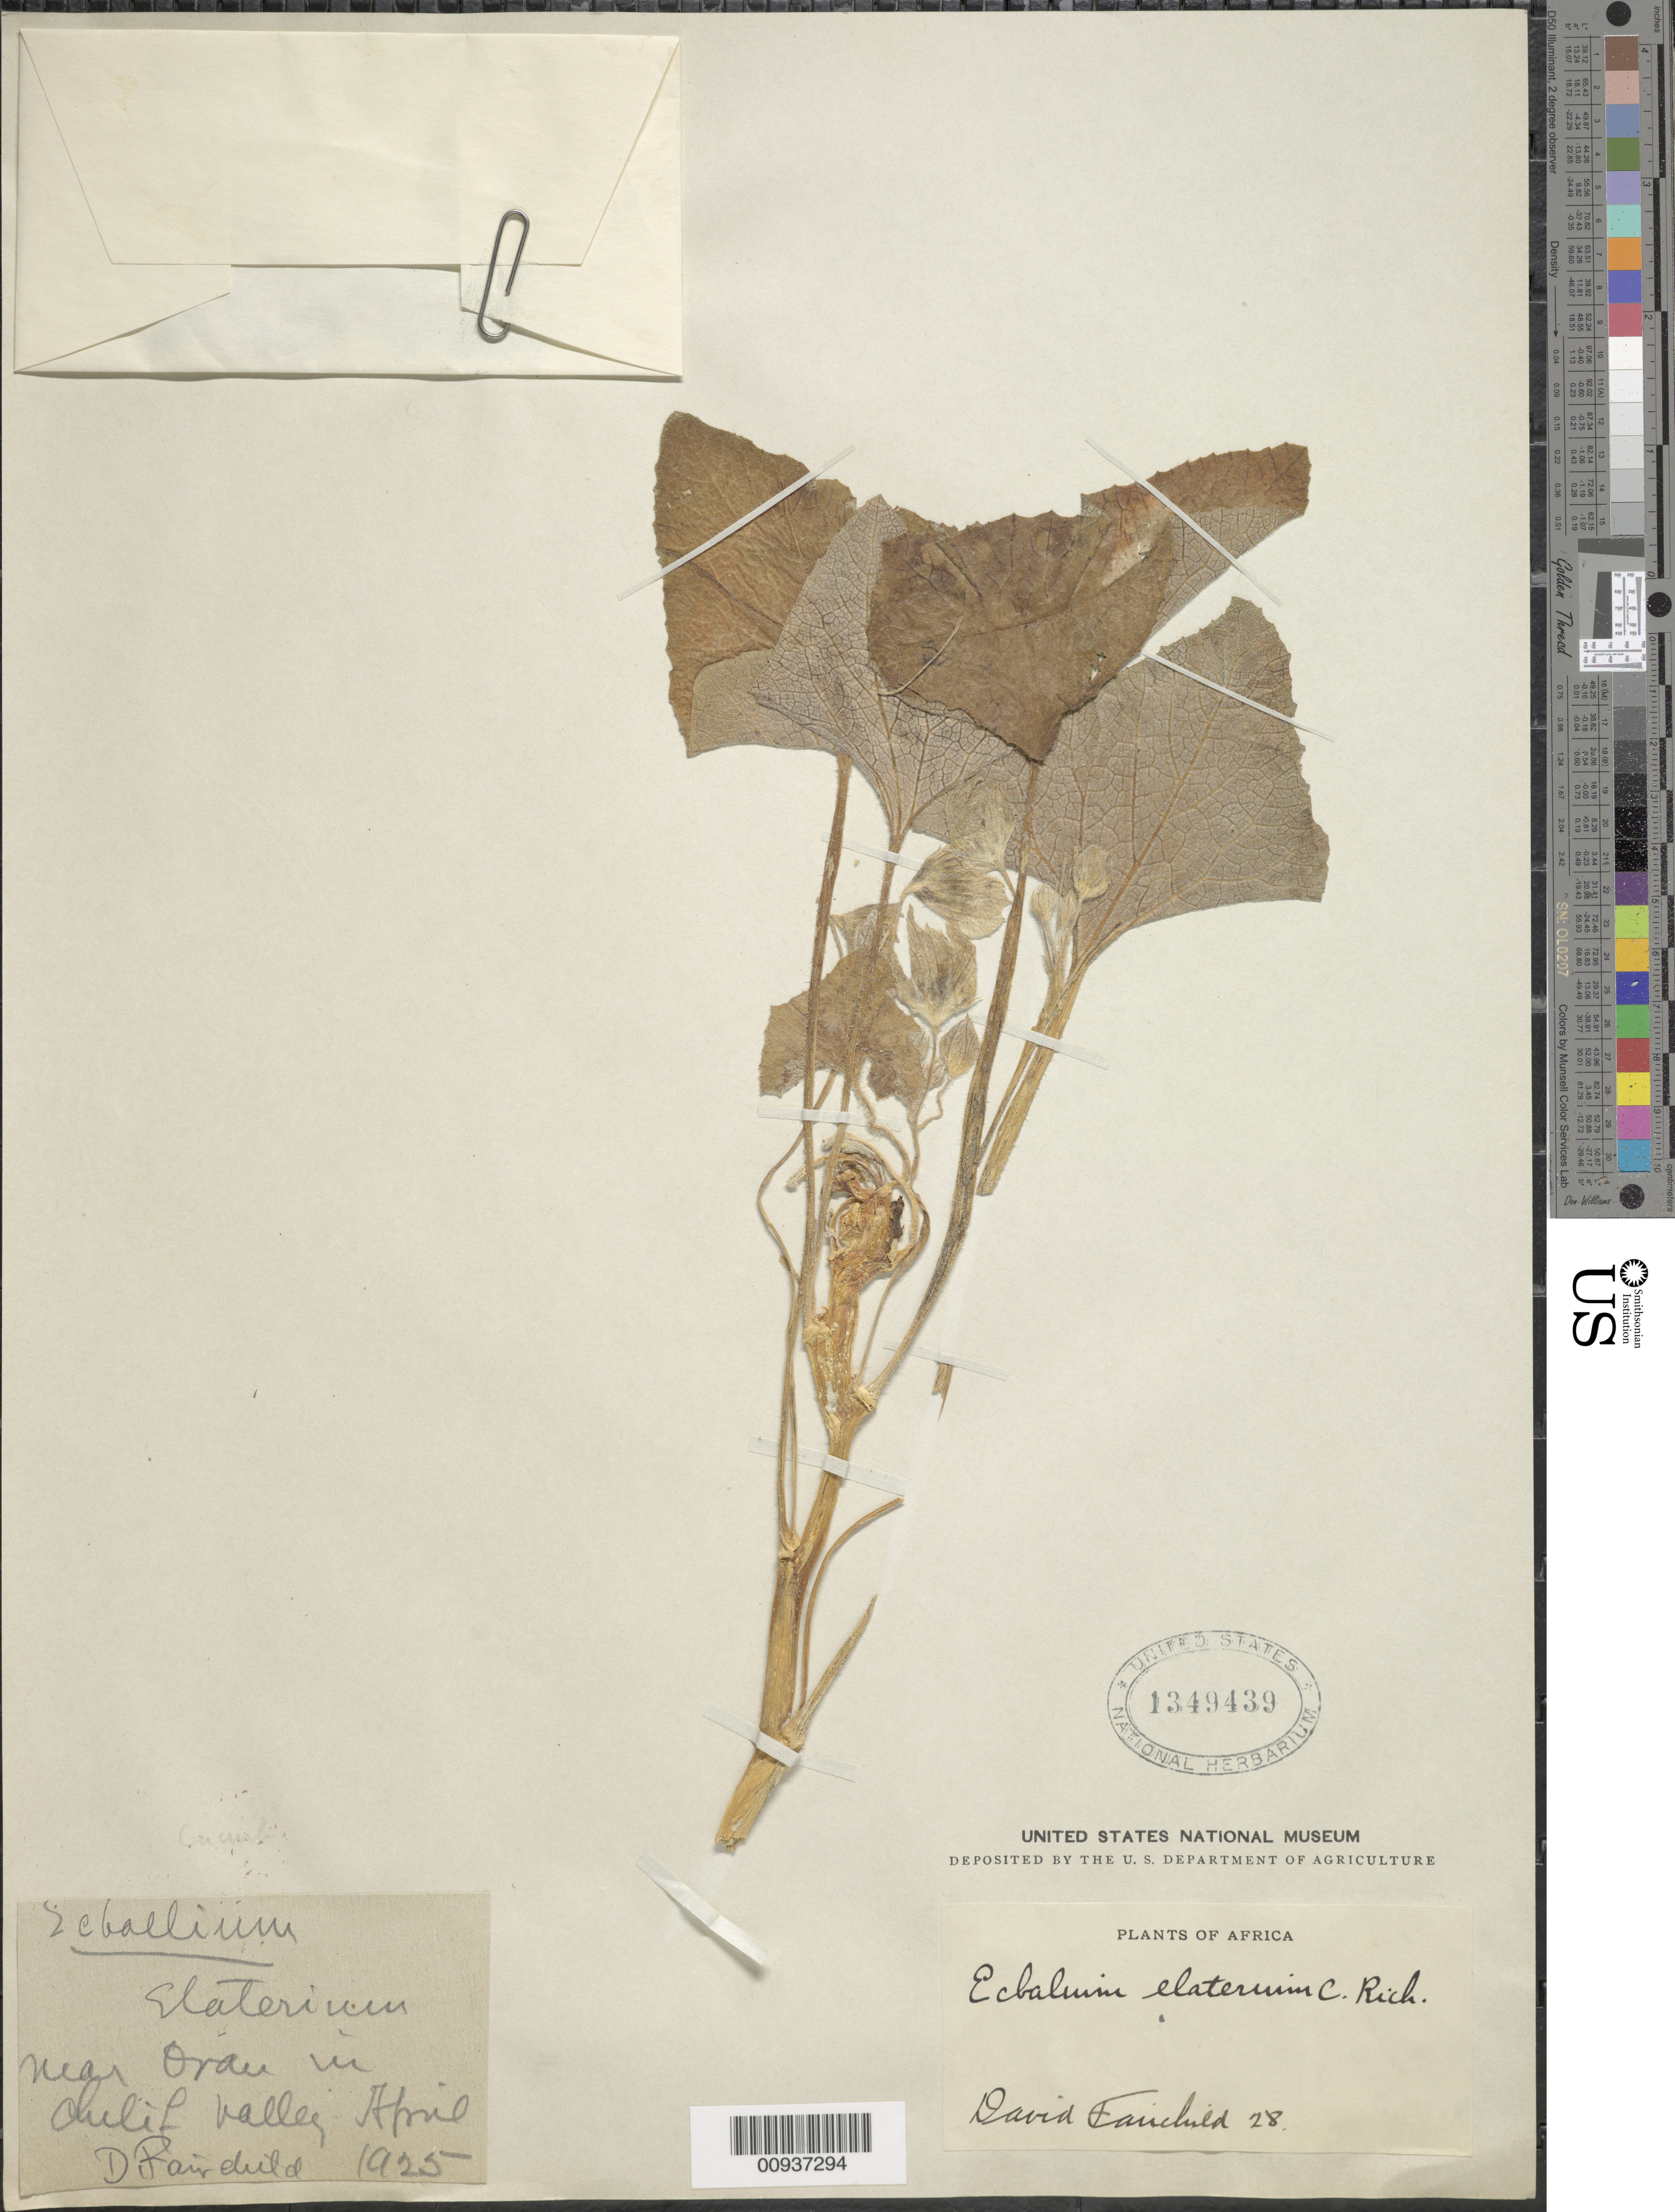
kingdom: Plantae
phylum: Tracheophyta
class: Magnoliopsida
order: Cucurbitales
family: Cucurbitaceae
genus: Ecballium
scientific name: Ecballium elaterium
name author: (L.) A. Rich.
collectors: D. Fairchild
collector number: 28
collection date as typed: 1925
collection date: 1925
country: Algeria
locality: Near Oran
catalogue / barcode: US 1349439